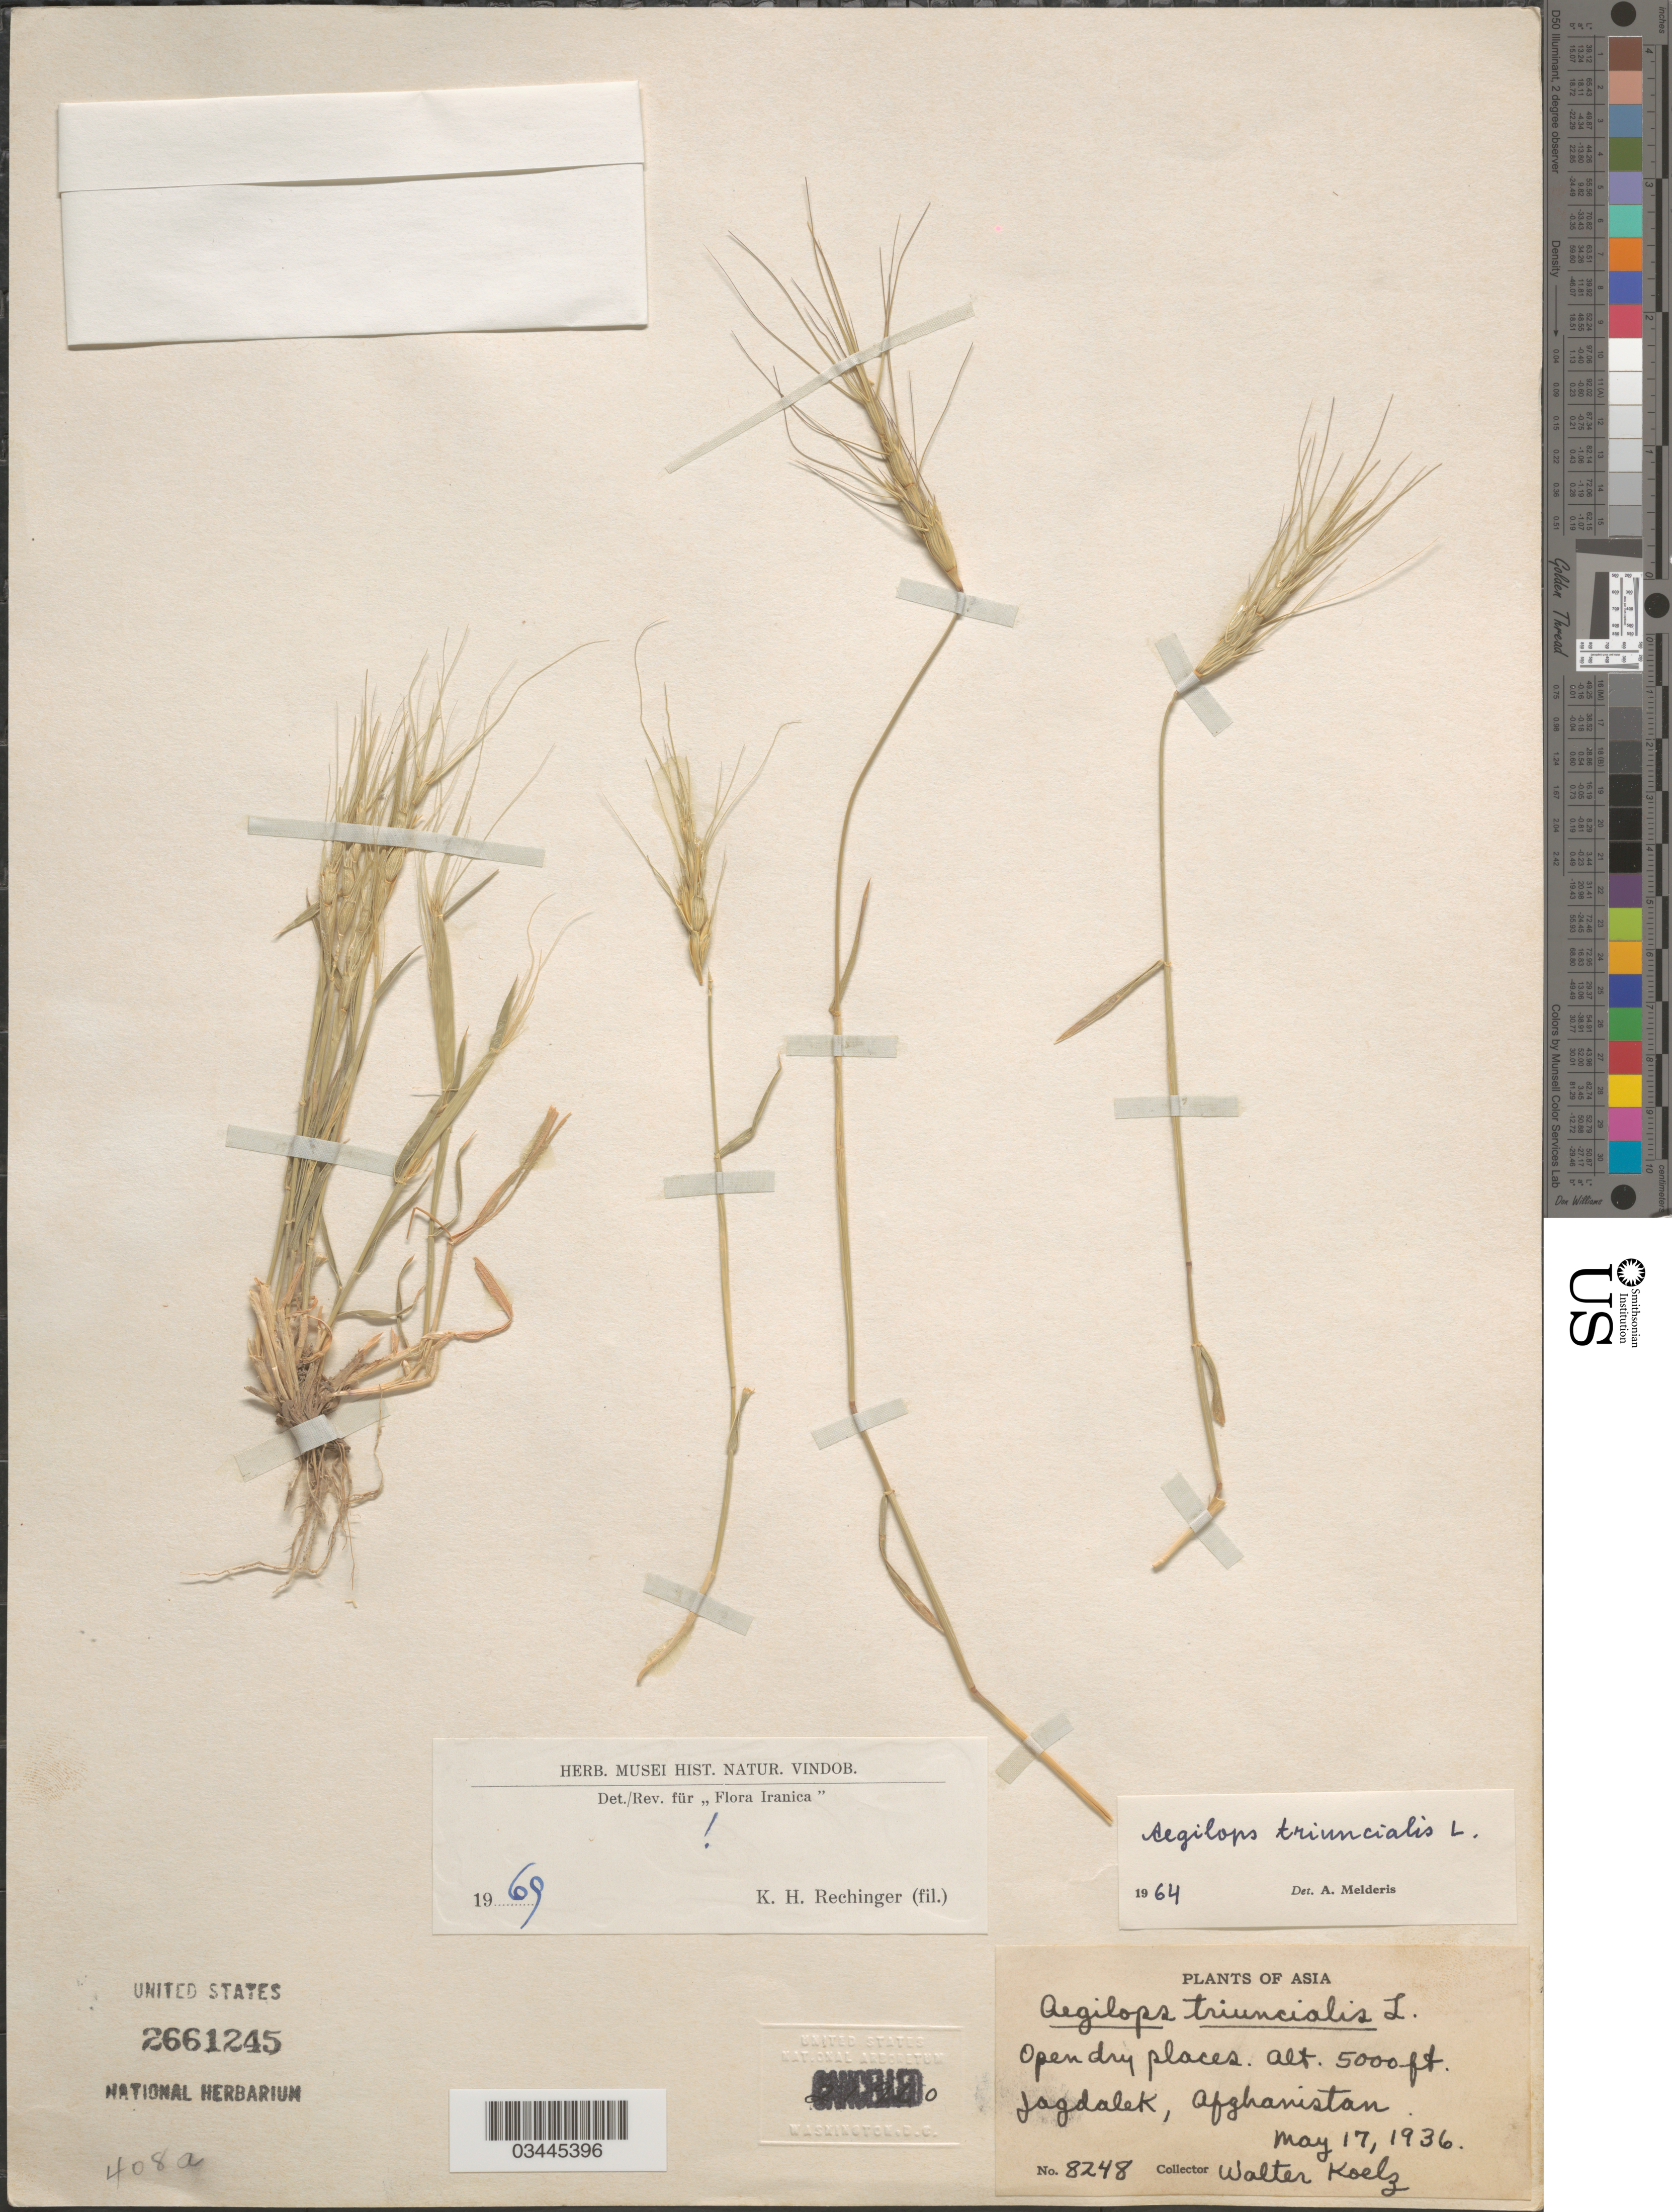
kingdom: Plantae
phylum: Tracheophyta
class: Liliopsida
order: Poales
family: Poaceae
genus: Aegilops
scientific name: Aegilops triuncialis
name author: L.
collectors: W. N. Koelz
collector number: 8248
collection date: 1936-05-17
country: Afghanistan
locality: Open dry places. Jagdalek.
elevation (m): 1524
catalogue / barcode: US 2661245